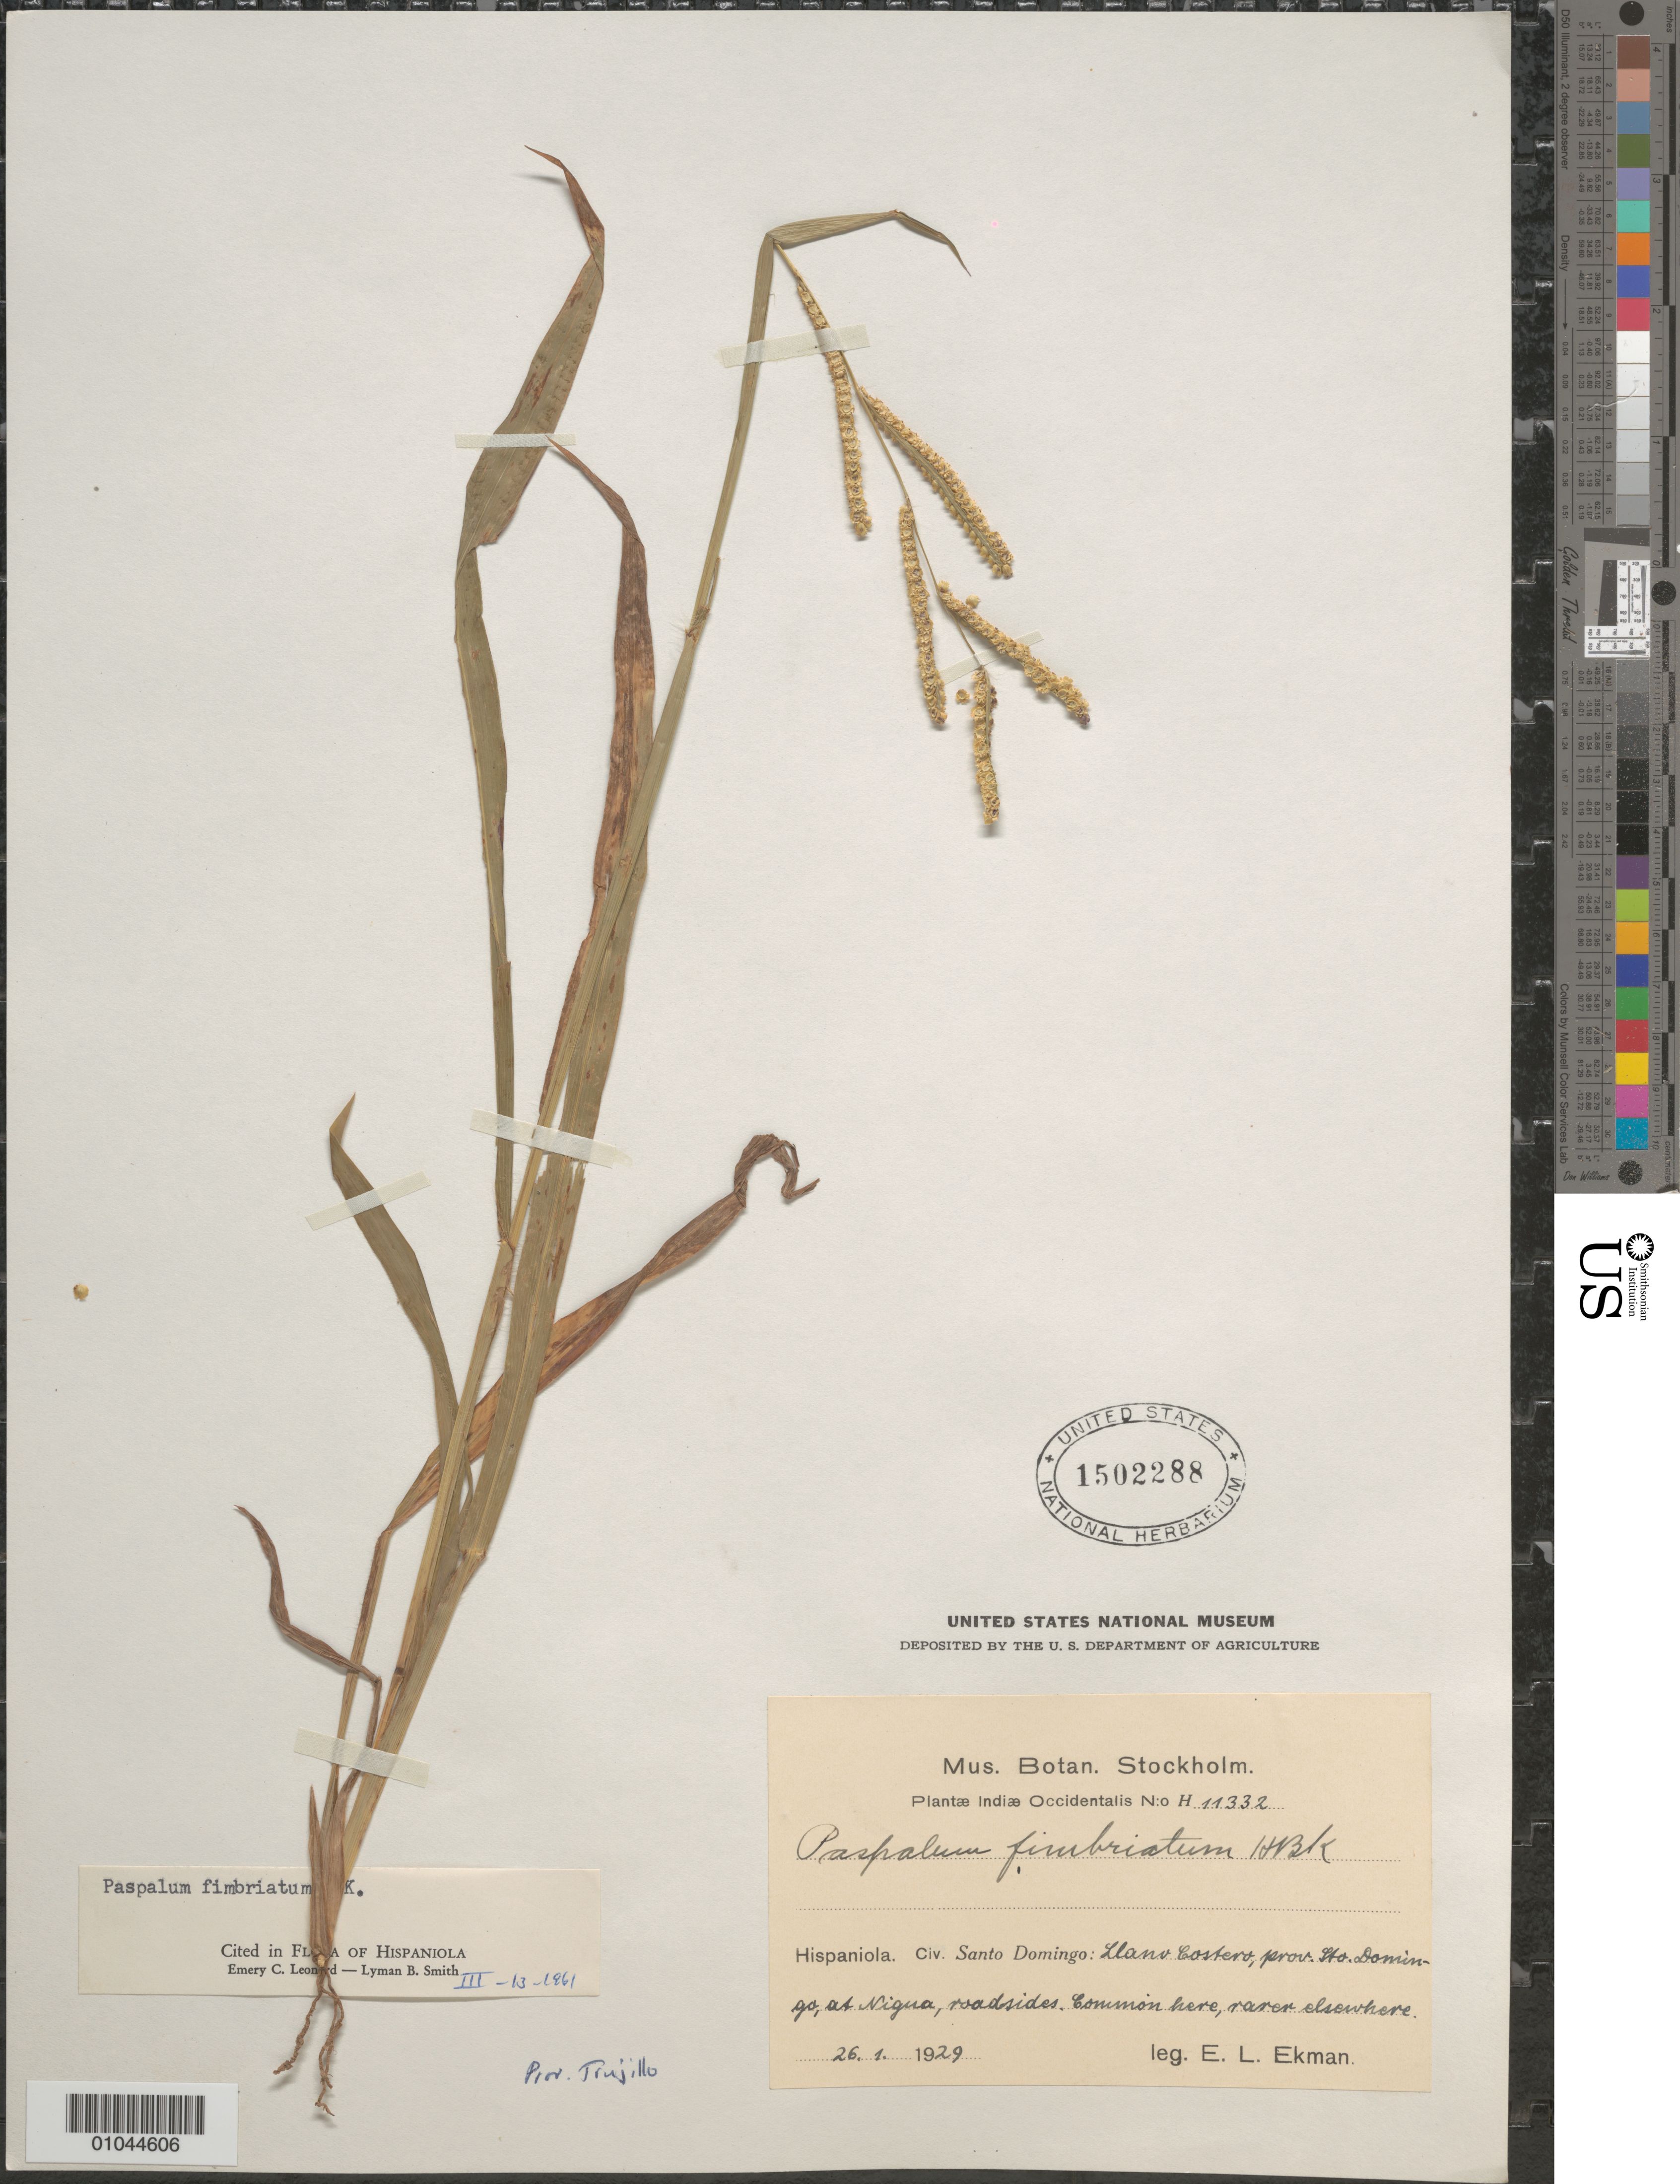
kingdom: Plantae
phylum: Tracheophyta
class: Liliopsida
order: Poales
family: Poaceae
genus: Paspalum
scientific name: Paspalum fimbriatum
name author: Kunth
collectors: E. L. Ekman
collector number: H 11332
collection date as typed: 26 Jan 1929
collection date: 1929-01-26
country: Dominican Republic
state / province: Distrito Nacional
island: Hispaniola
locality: Llano Costero, at Nigua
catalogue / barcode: US 1502288